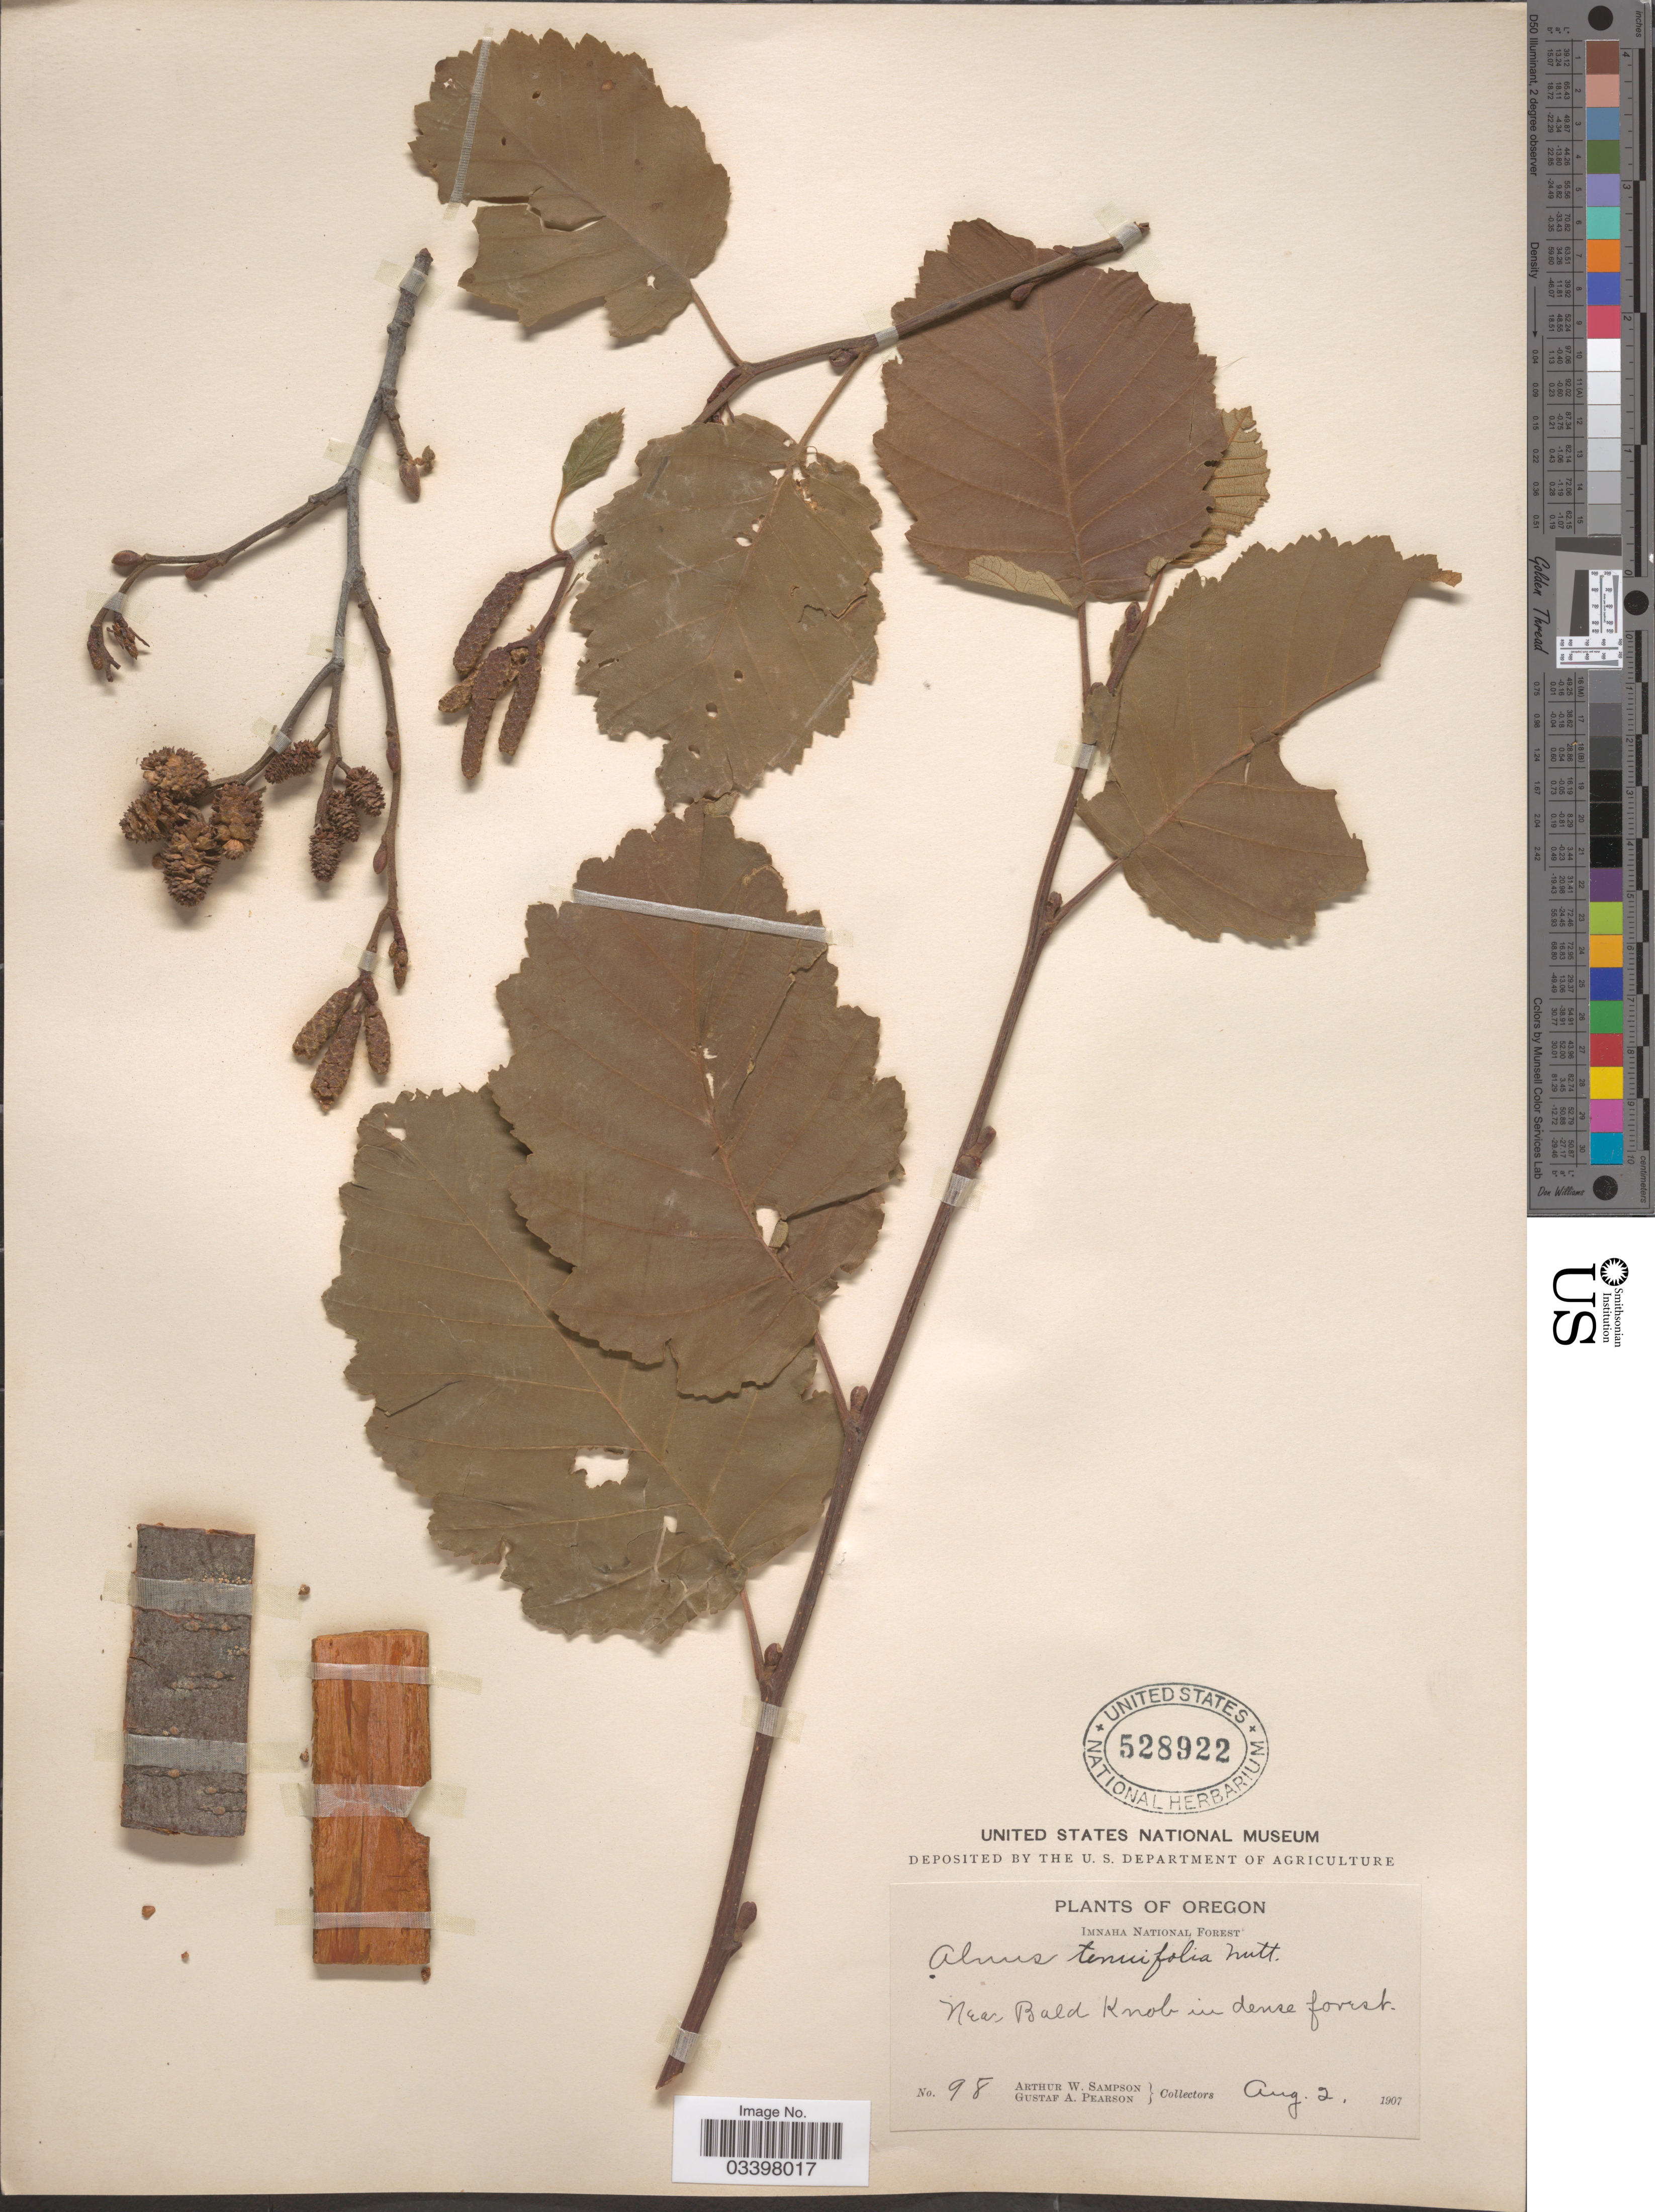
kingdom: Plantae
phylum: Tracheophyta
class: Magnoliopsida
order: Fagales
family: Betulaceae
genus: Alnus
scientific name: Alnus incana subsp. tenuifolia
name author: (Nutt.) Breitung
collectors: A. Sampson & G. Pearson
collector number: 98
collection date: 1907-08-02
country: United States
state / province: Oregon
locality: Imnaha National Forest. Near Bald Knob.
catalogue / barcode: US 528922